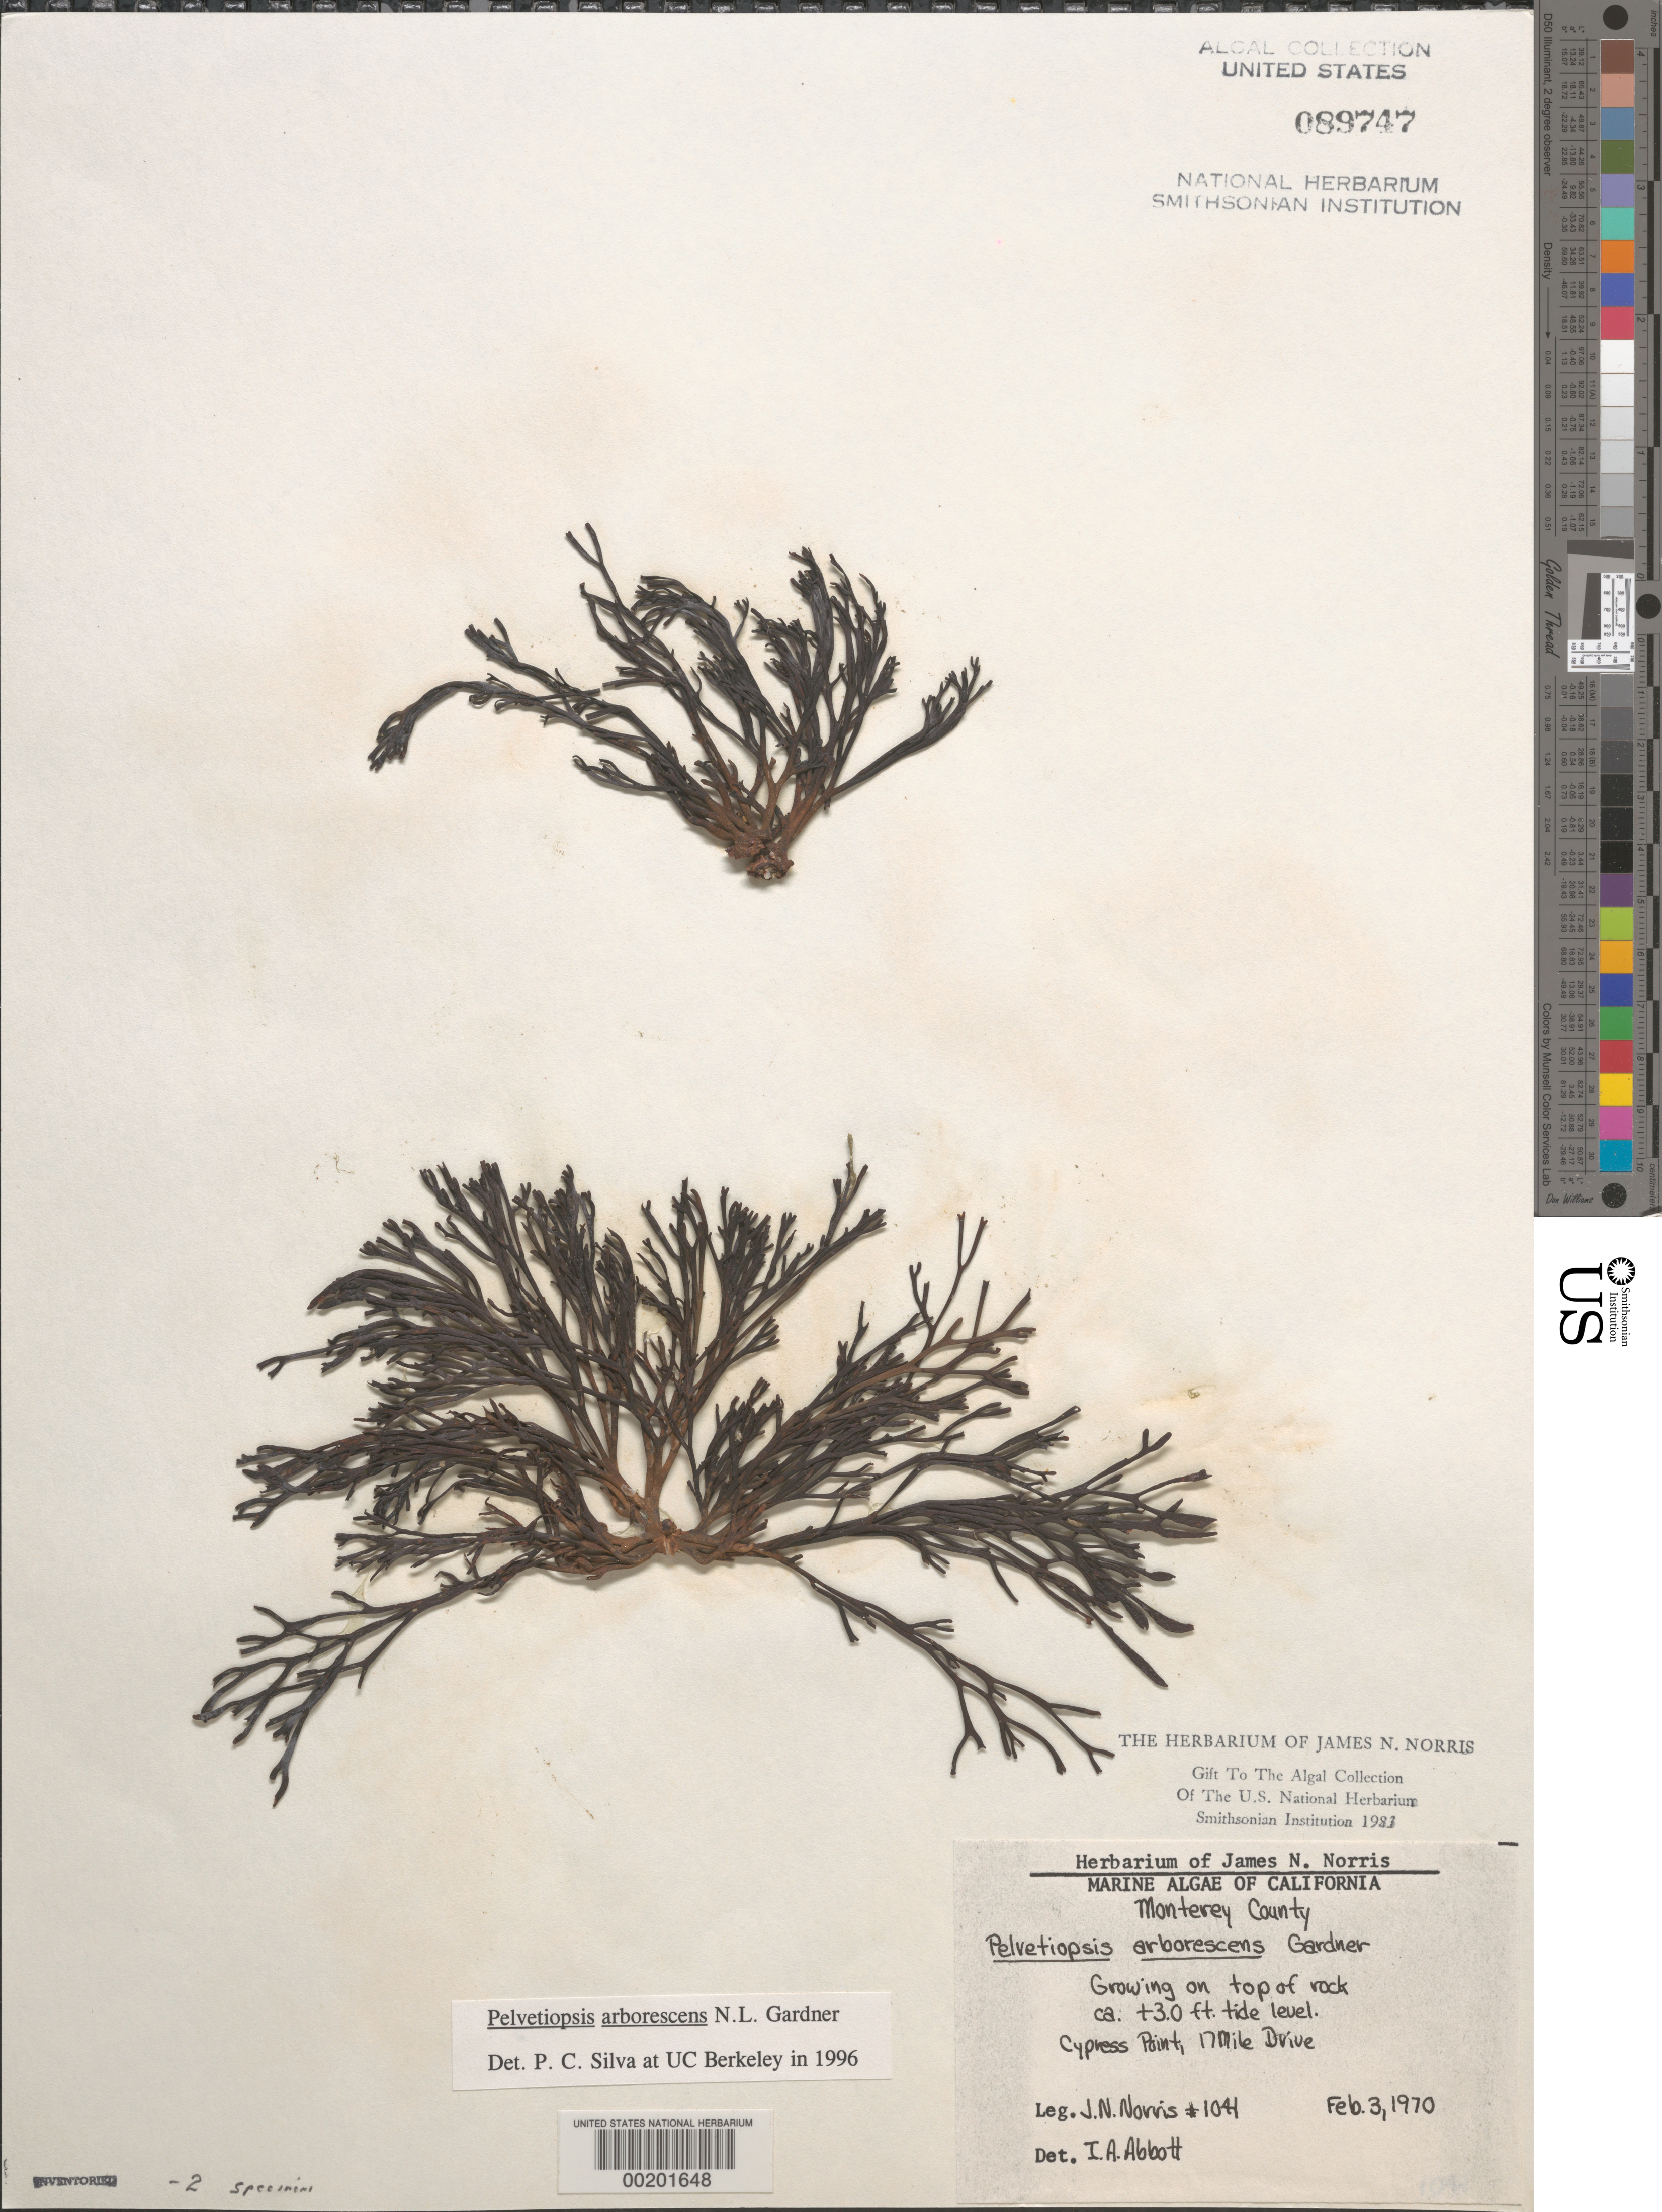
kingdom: Chromista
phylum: Ochrophyta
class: Phaeophyceae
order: Fucales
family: Fucaceae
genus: Pelvetiopsis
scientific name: Pelvetiopsis arborescens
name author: N.L. Gardner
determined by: Silva, P. C.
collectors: J. N. Norris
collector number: JN-1041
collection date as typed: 03 Feb 1970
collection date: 1970-02-03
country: United States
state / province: California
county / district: Monterey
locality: Cypress Point, 17 Mile Drive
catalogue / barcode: US 89747